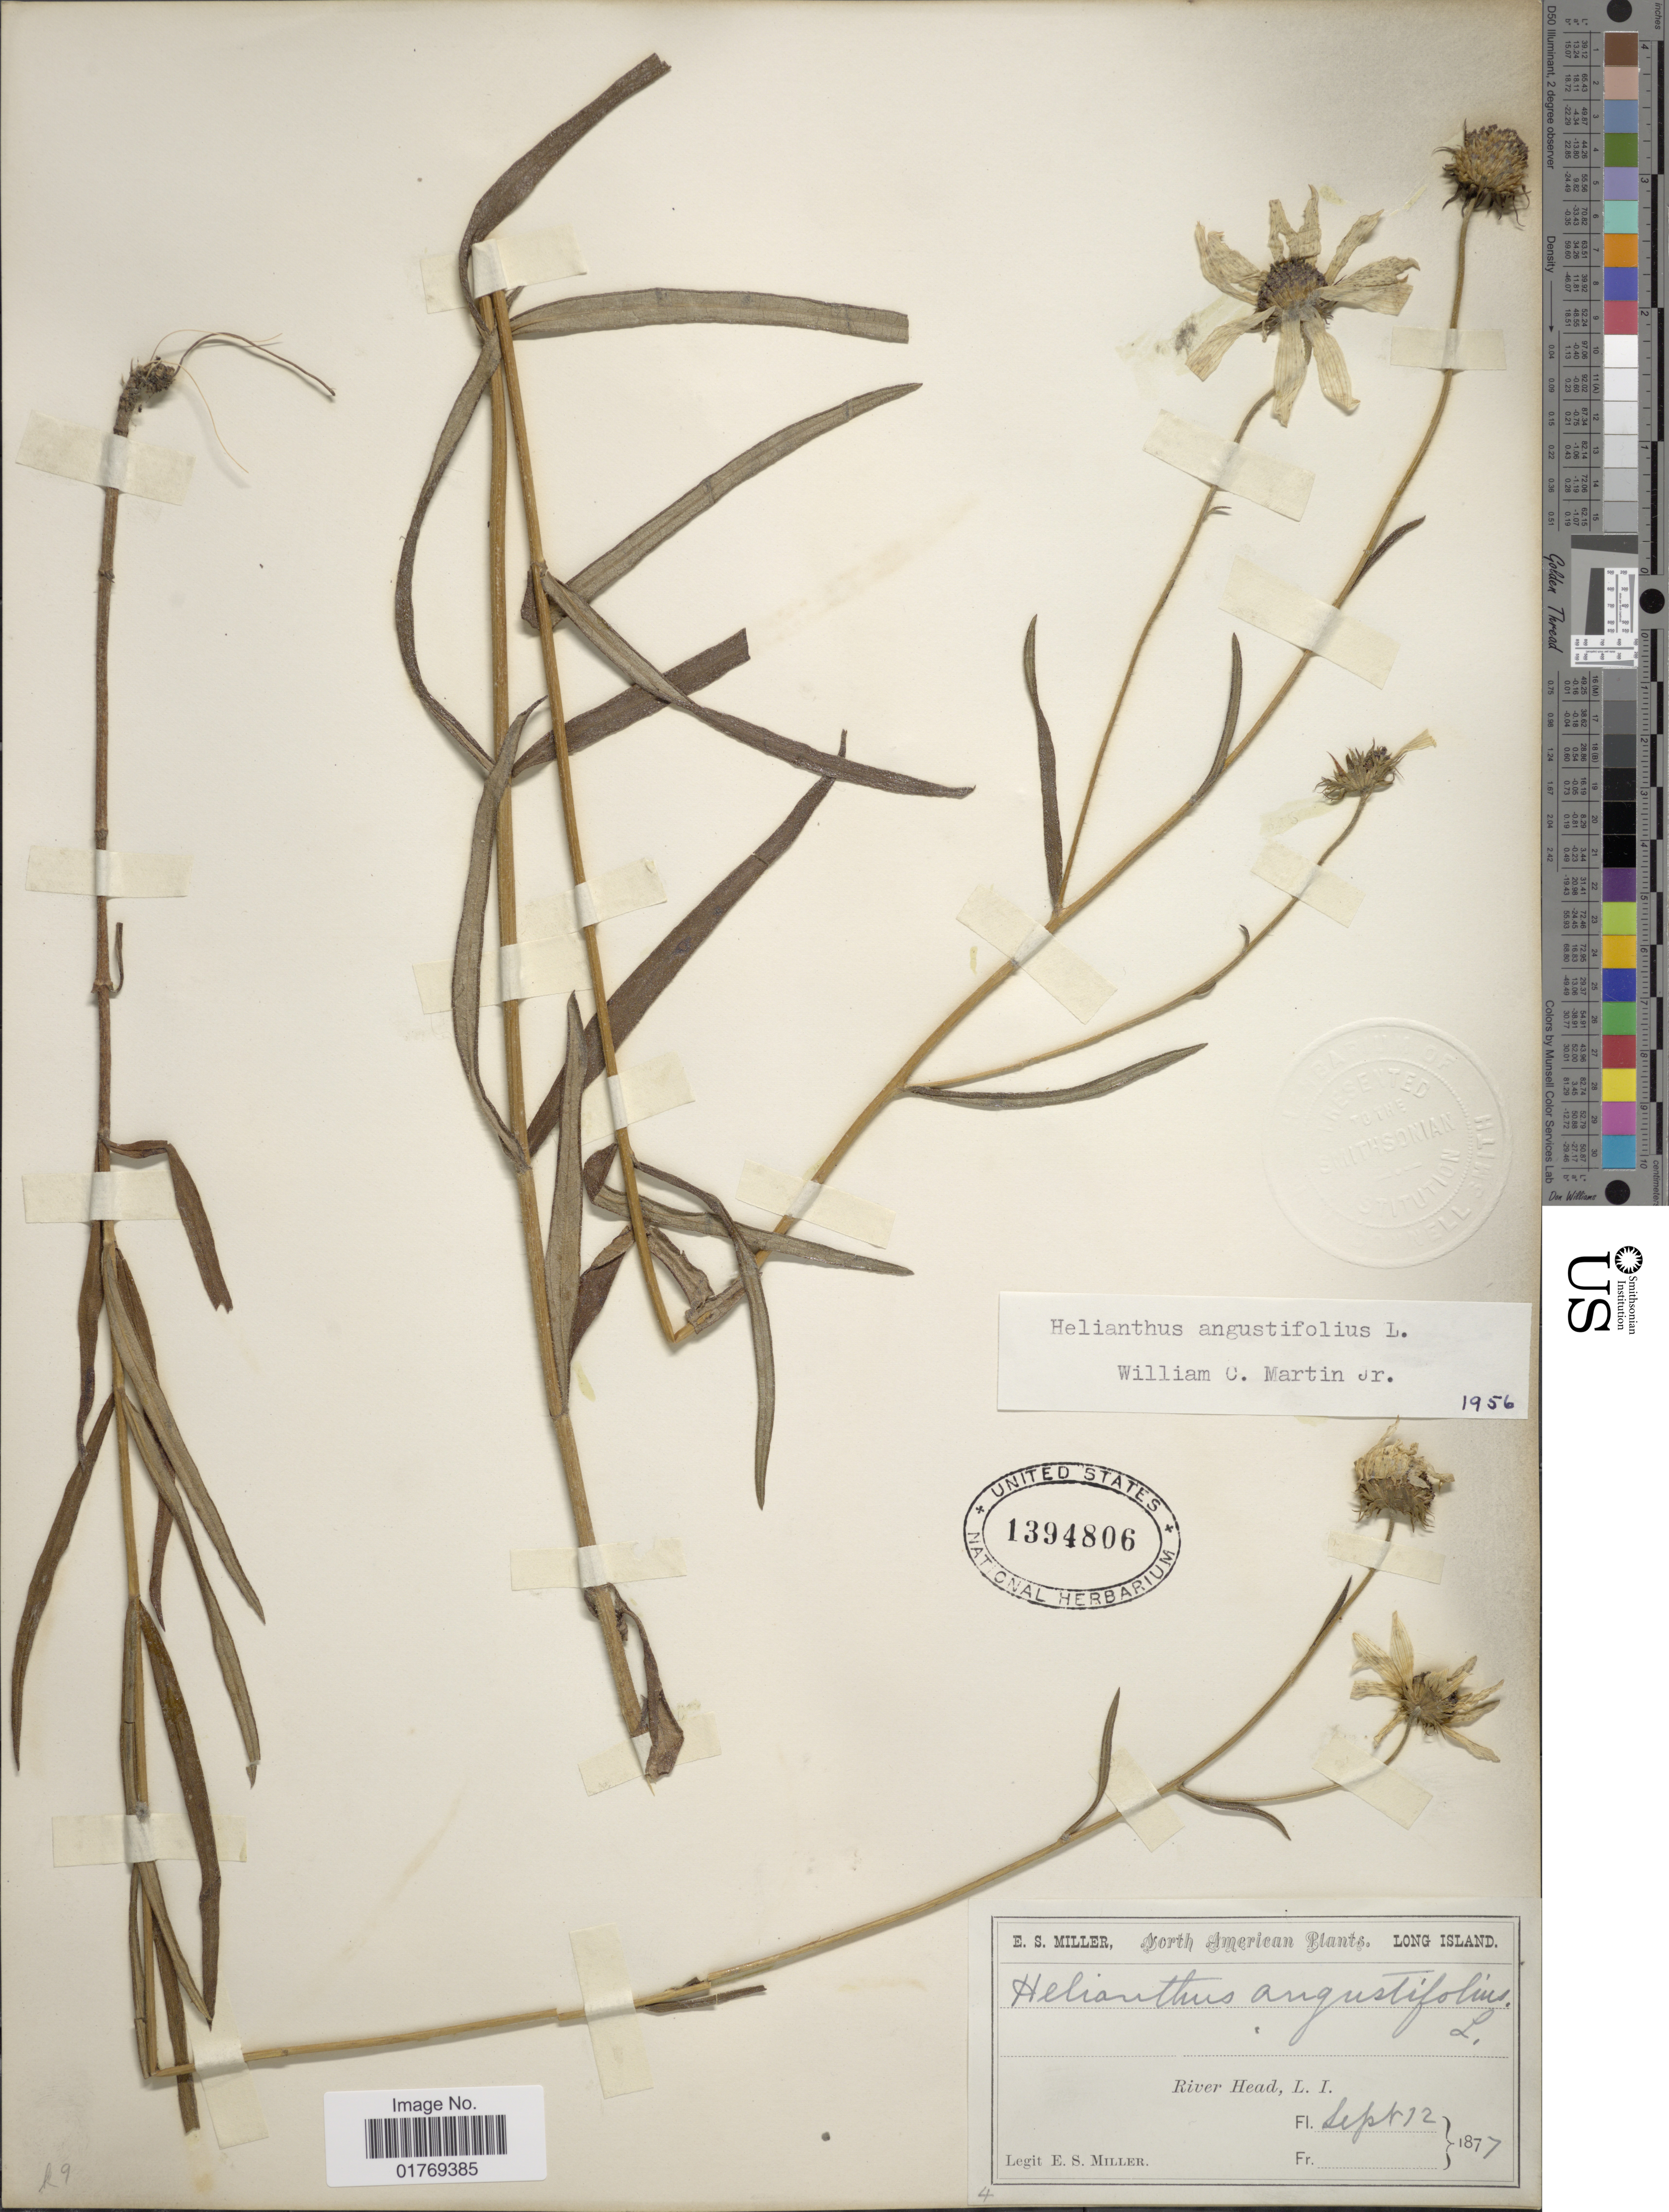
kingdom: Plantae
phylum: Tracheophyta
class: Magnoliopsida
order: Asterales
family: Asteraceae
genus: Helianthus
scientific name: Helianthus angustifolius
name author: L.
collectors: E. S. Miller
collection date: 1877-09-12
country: United States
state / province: New York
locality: River Head, L.I.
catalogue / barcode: US 1394806